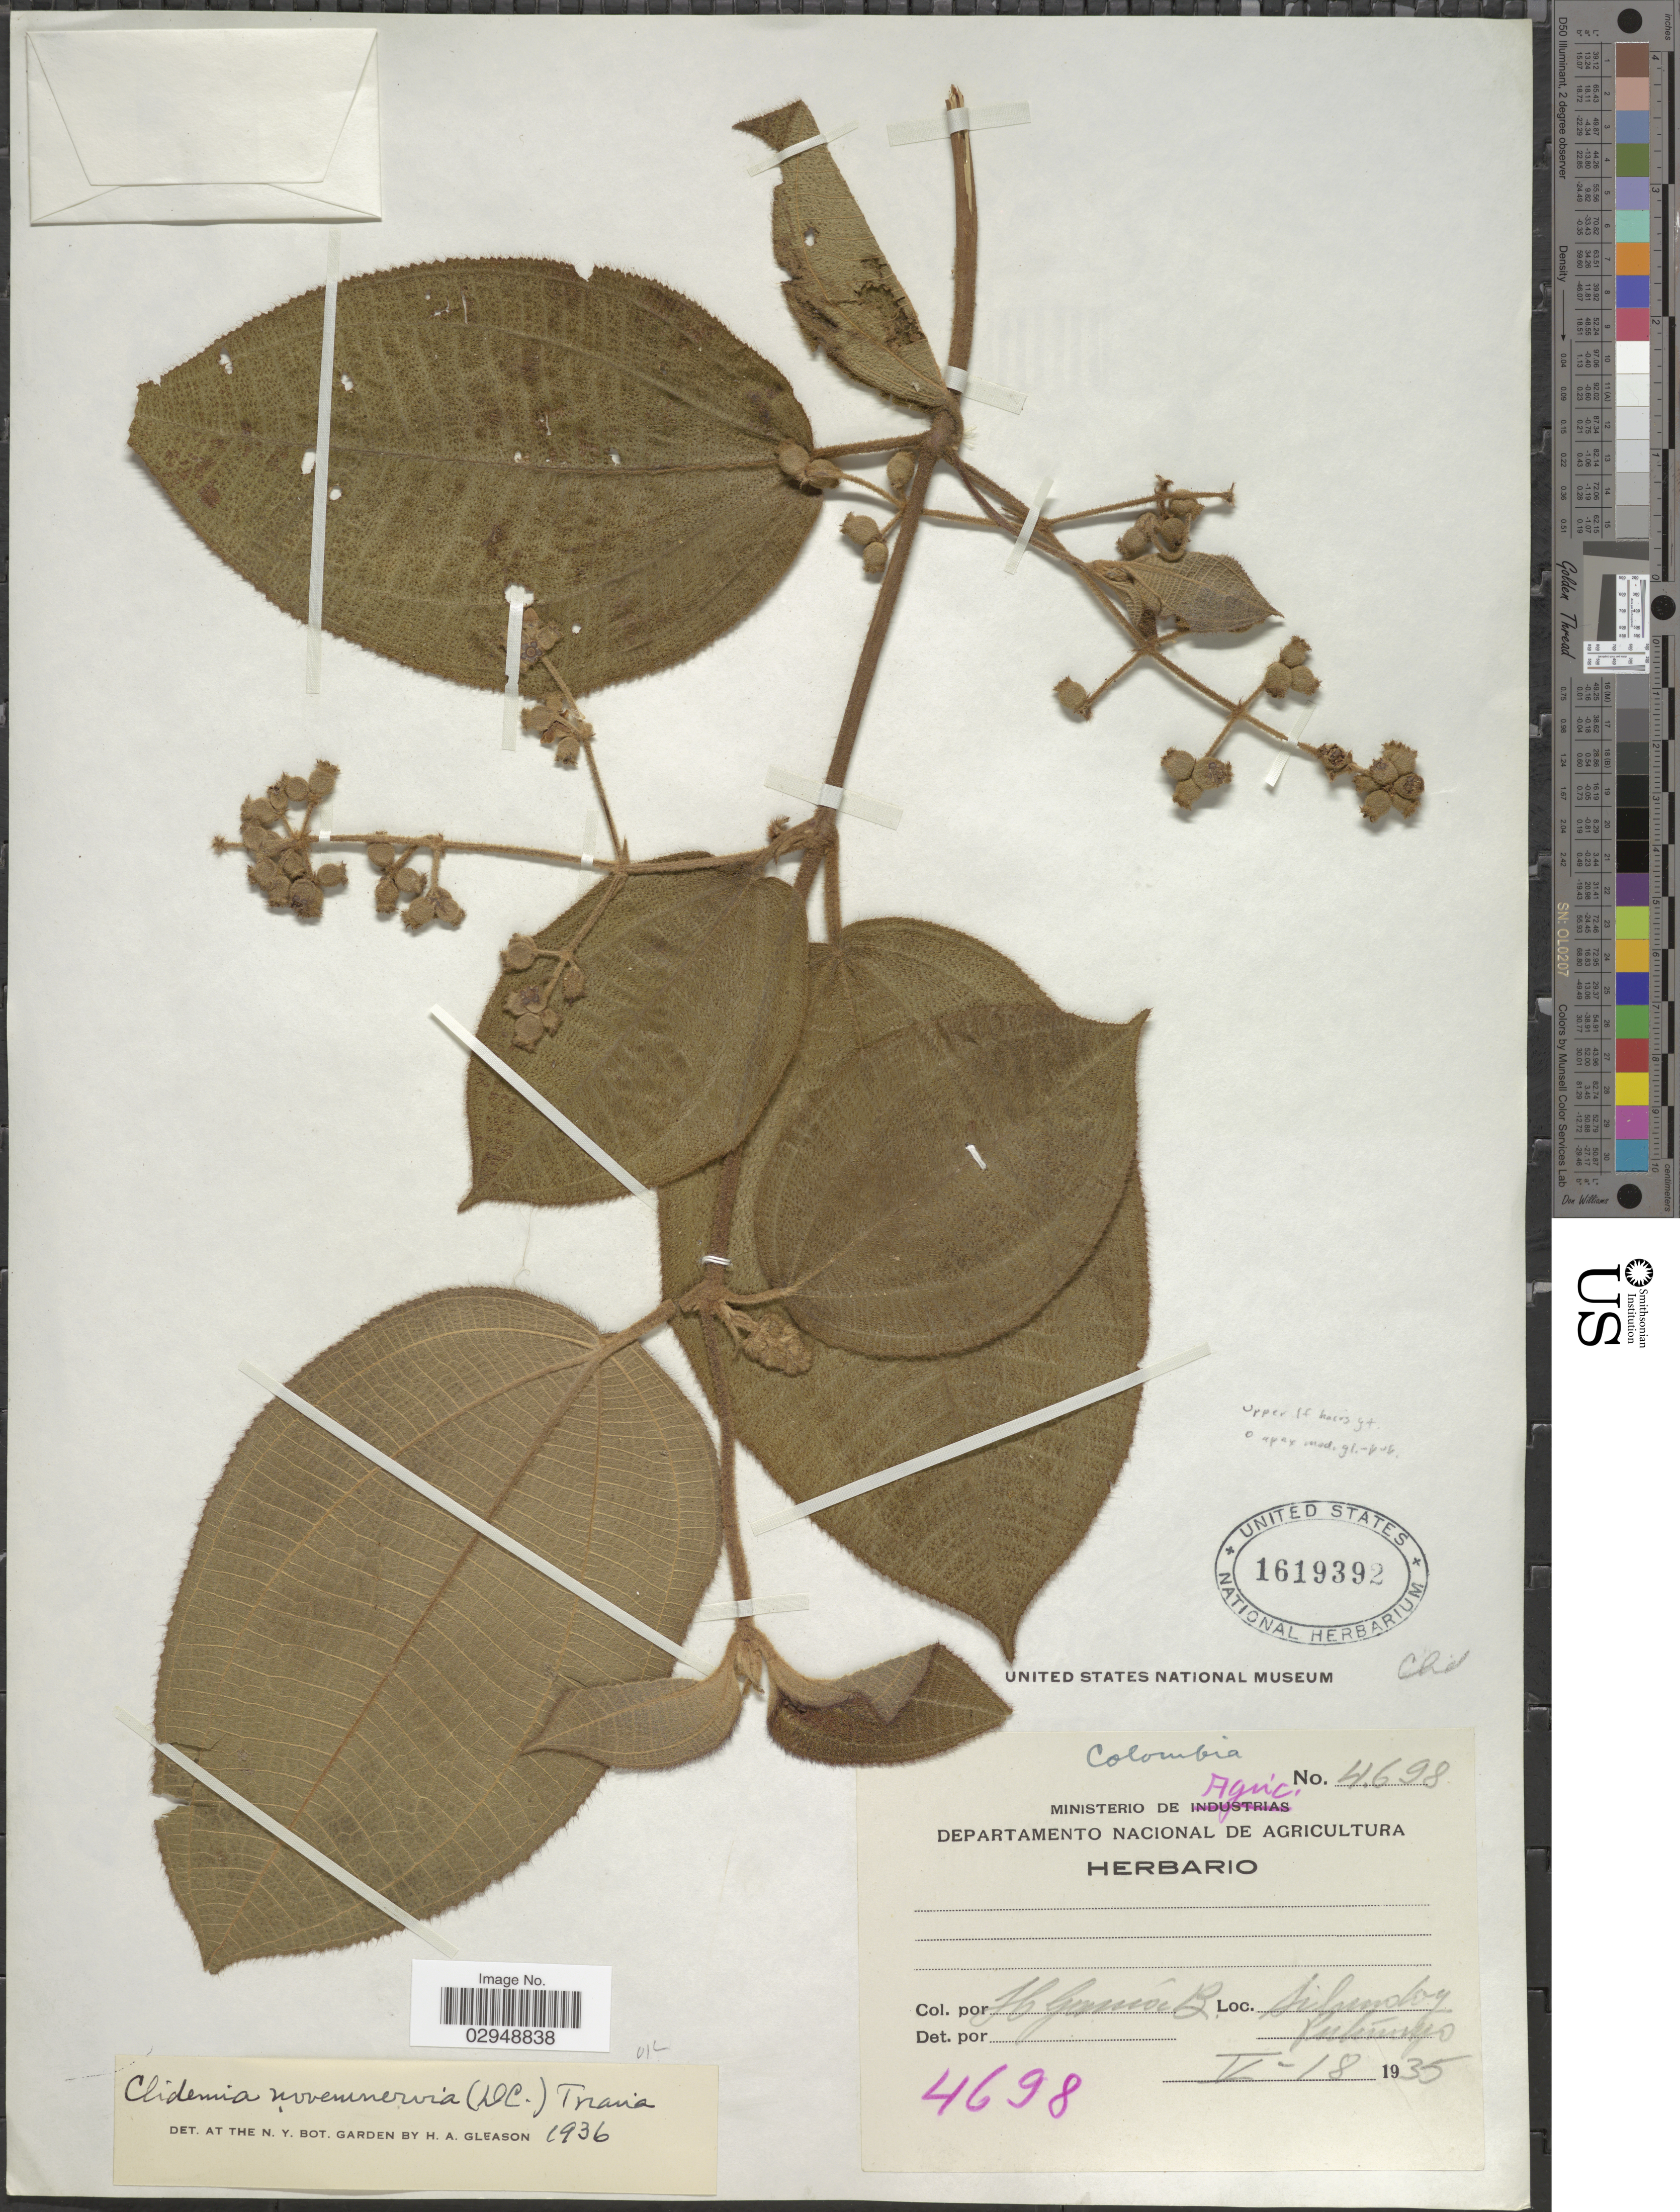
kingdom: Plantae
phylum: Tracheophyta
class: Magnoliopsida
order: Myrtales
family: Melastomataceae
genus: Clidemia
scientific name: Clidemia capitellata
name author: (Bonpl.) D. Don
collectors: H. García B.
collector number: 4698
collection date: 1935-05-18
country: Colombia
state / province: Putumayo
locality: Sibundoy, Putumayo.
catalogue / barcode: US 1619392